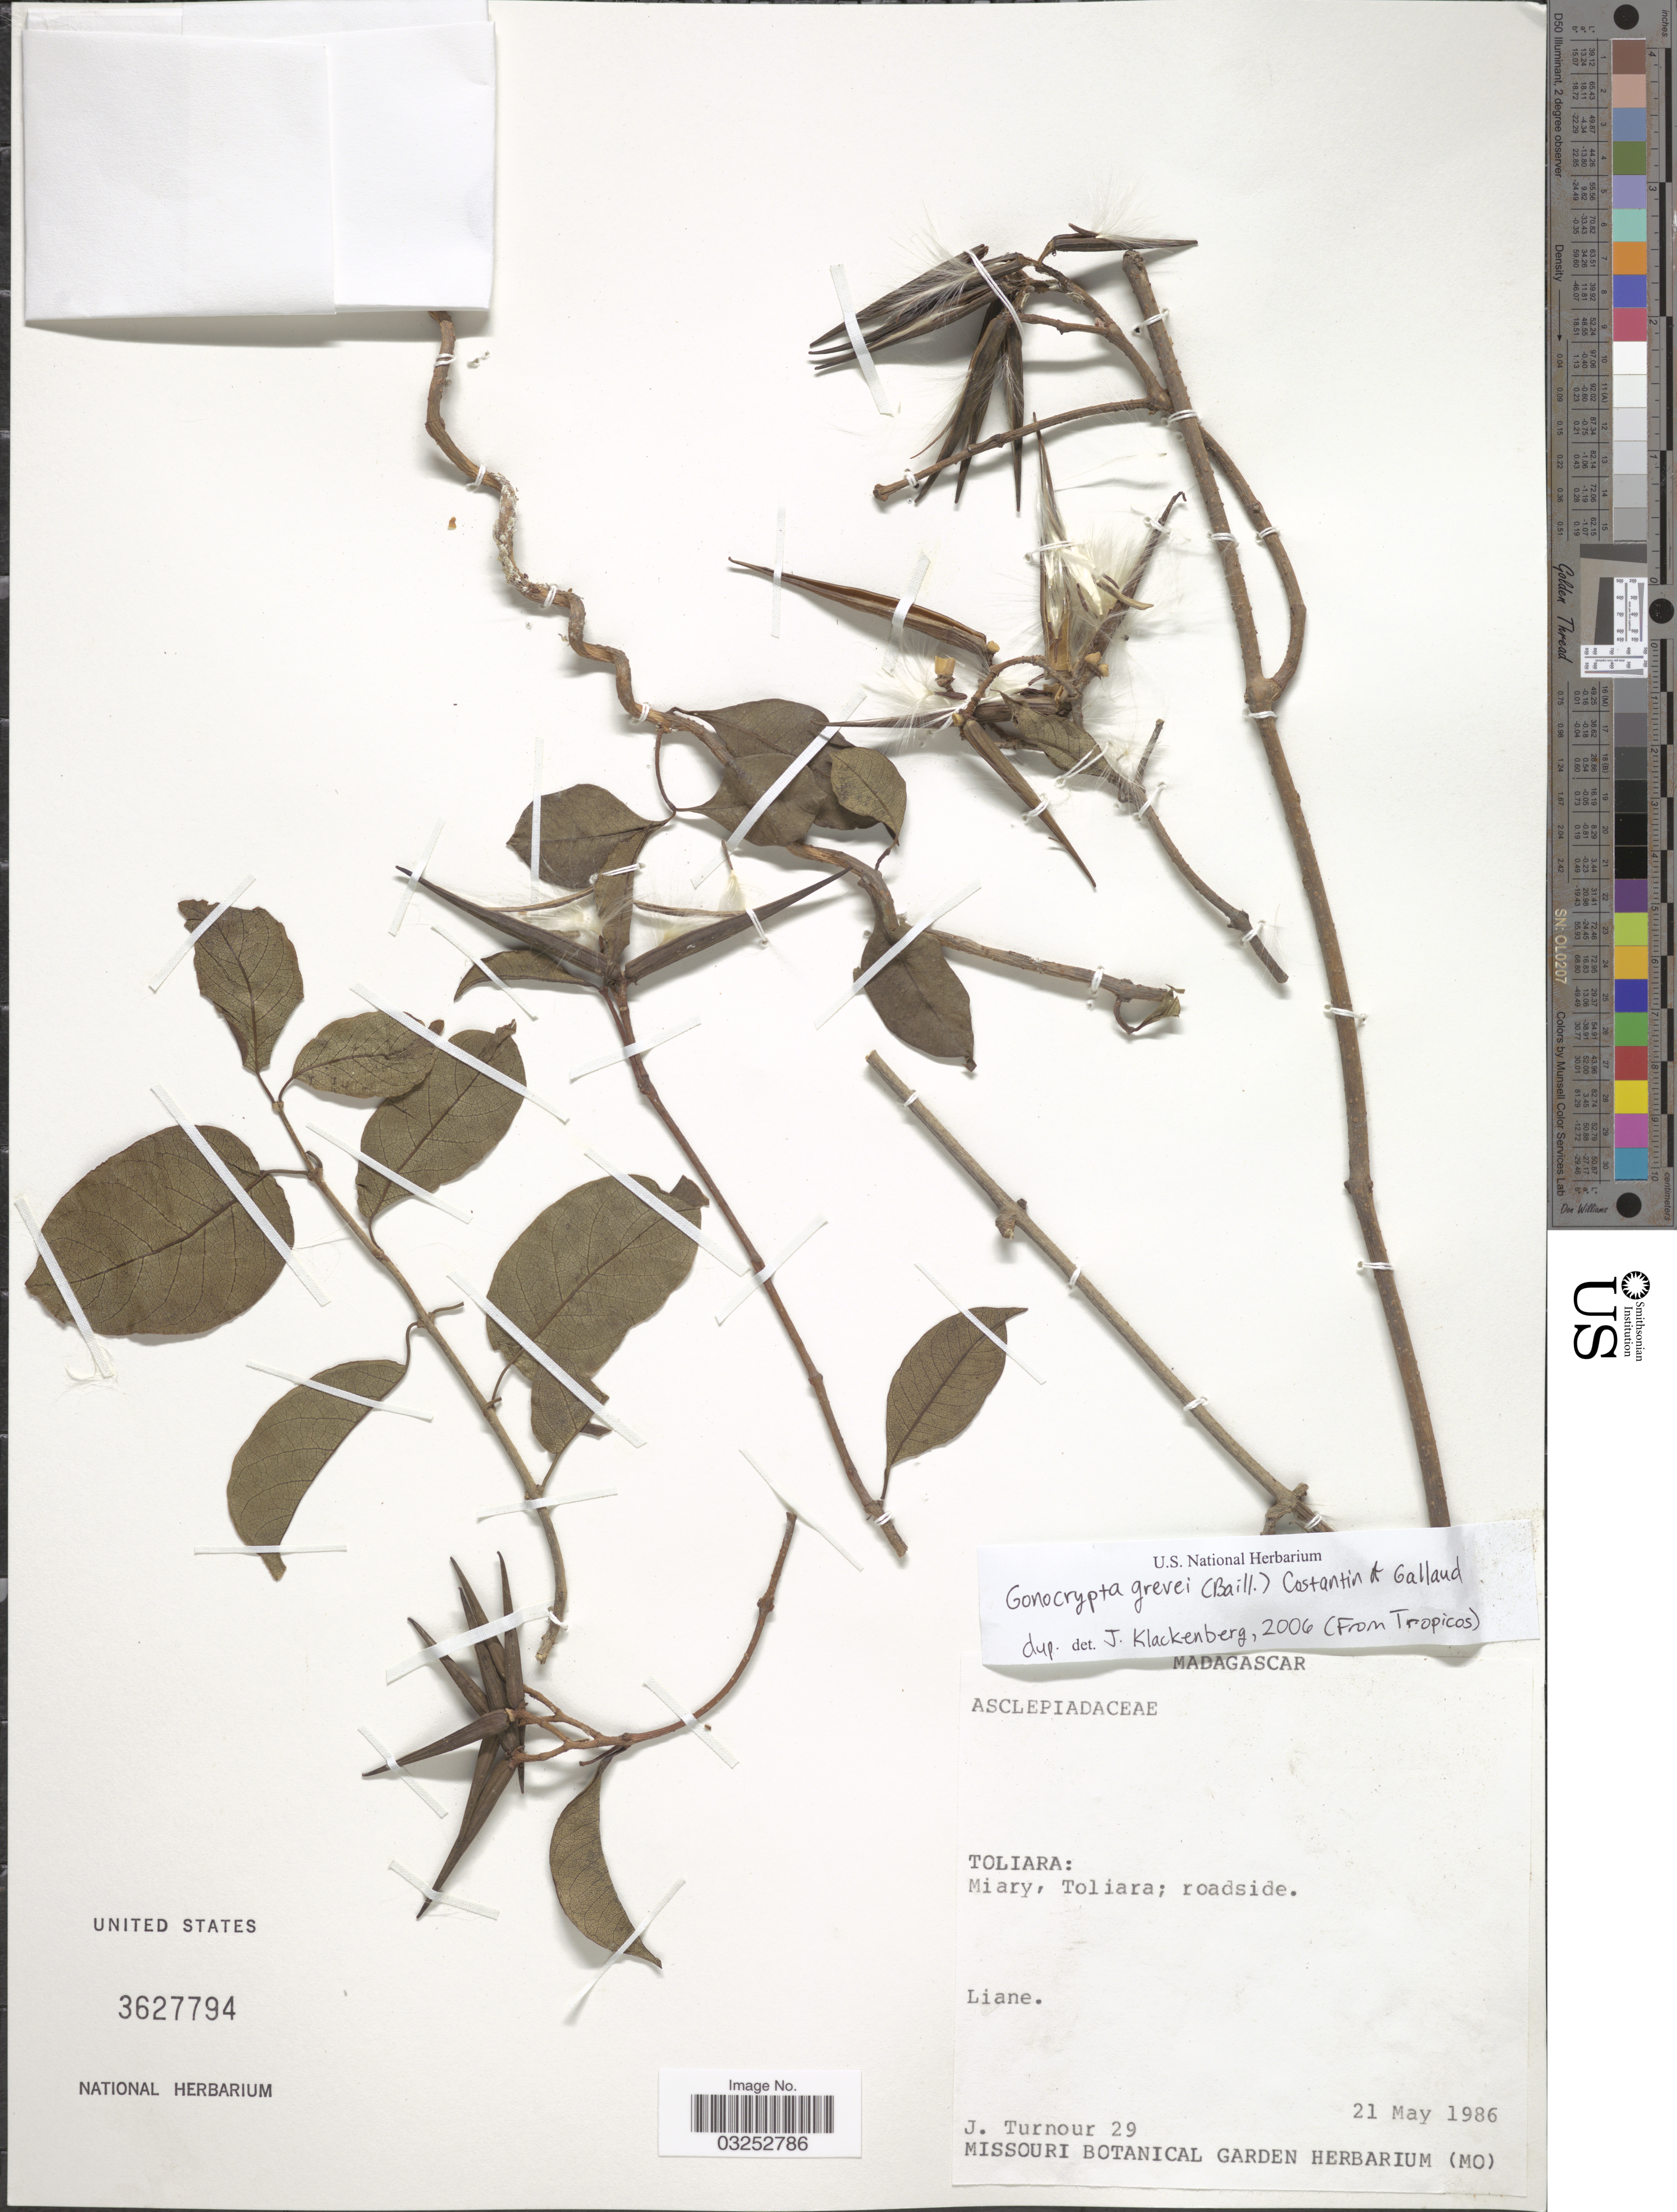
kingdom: Plantae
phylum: Tracheophyta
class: Magnoliopsida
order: Gentianales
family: Apocynaceae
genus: Gonocrypta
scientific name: Gonocrypta grevei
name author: (Baill.) Constantin & Gallaud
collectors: J. Turnour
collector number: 29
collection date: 1986-05-21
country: Madagascar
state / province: Atsimo-Andrefana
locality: Miary, Toliara; roadside.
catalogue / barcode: US 3627794